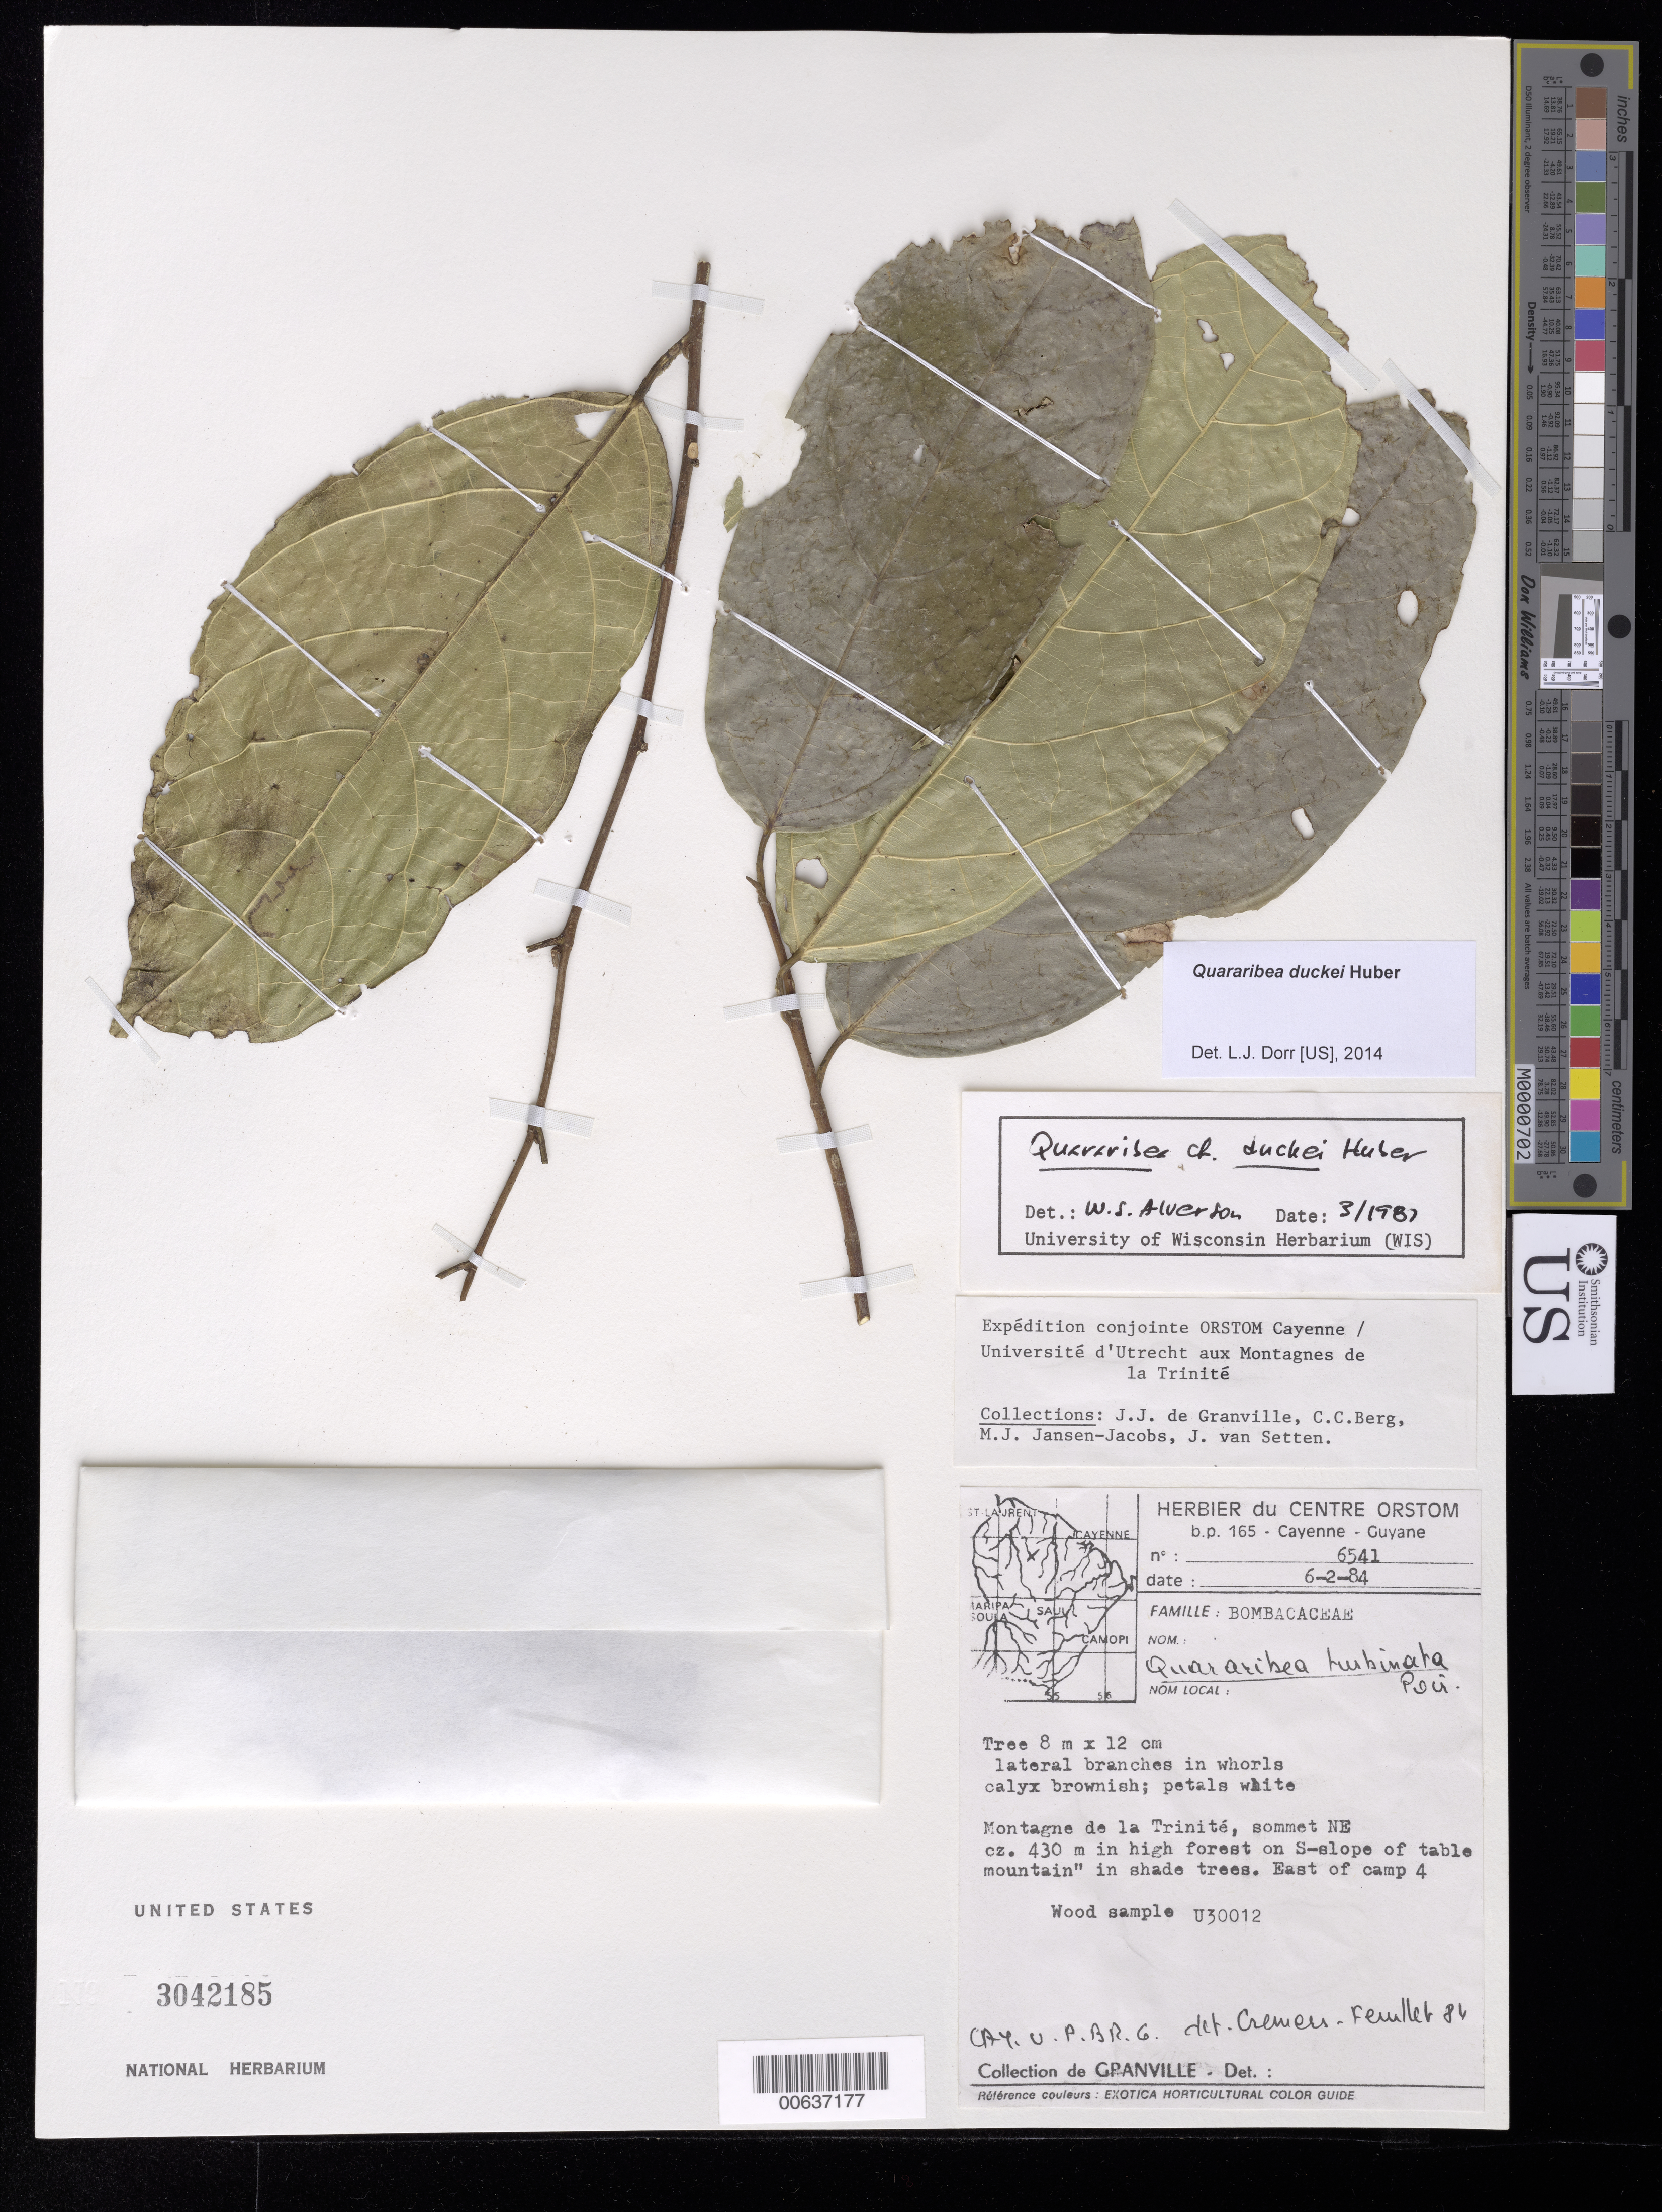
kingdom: Plantae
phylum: Tracheophyta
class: Magnoliopsida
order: Malvales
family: Malvaceae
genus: Quararibea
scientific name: Quararibea duckei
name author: Huber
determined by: Alverson, W. S.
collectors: J.-J. de Granville, C. C. Berg, M. J. Jansen-Jacobs & J. van Setten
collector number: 6541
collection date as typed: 6-Feb-84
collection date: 1984-02-06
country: French Guiana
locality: Montagnes de la Trinité, sommet NE on S-slope of "table mountain", E of camp 4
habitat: High forest in shade trees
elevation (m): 430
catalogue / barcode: US 3042185